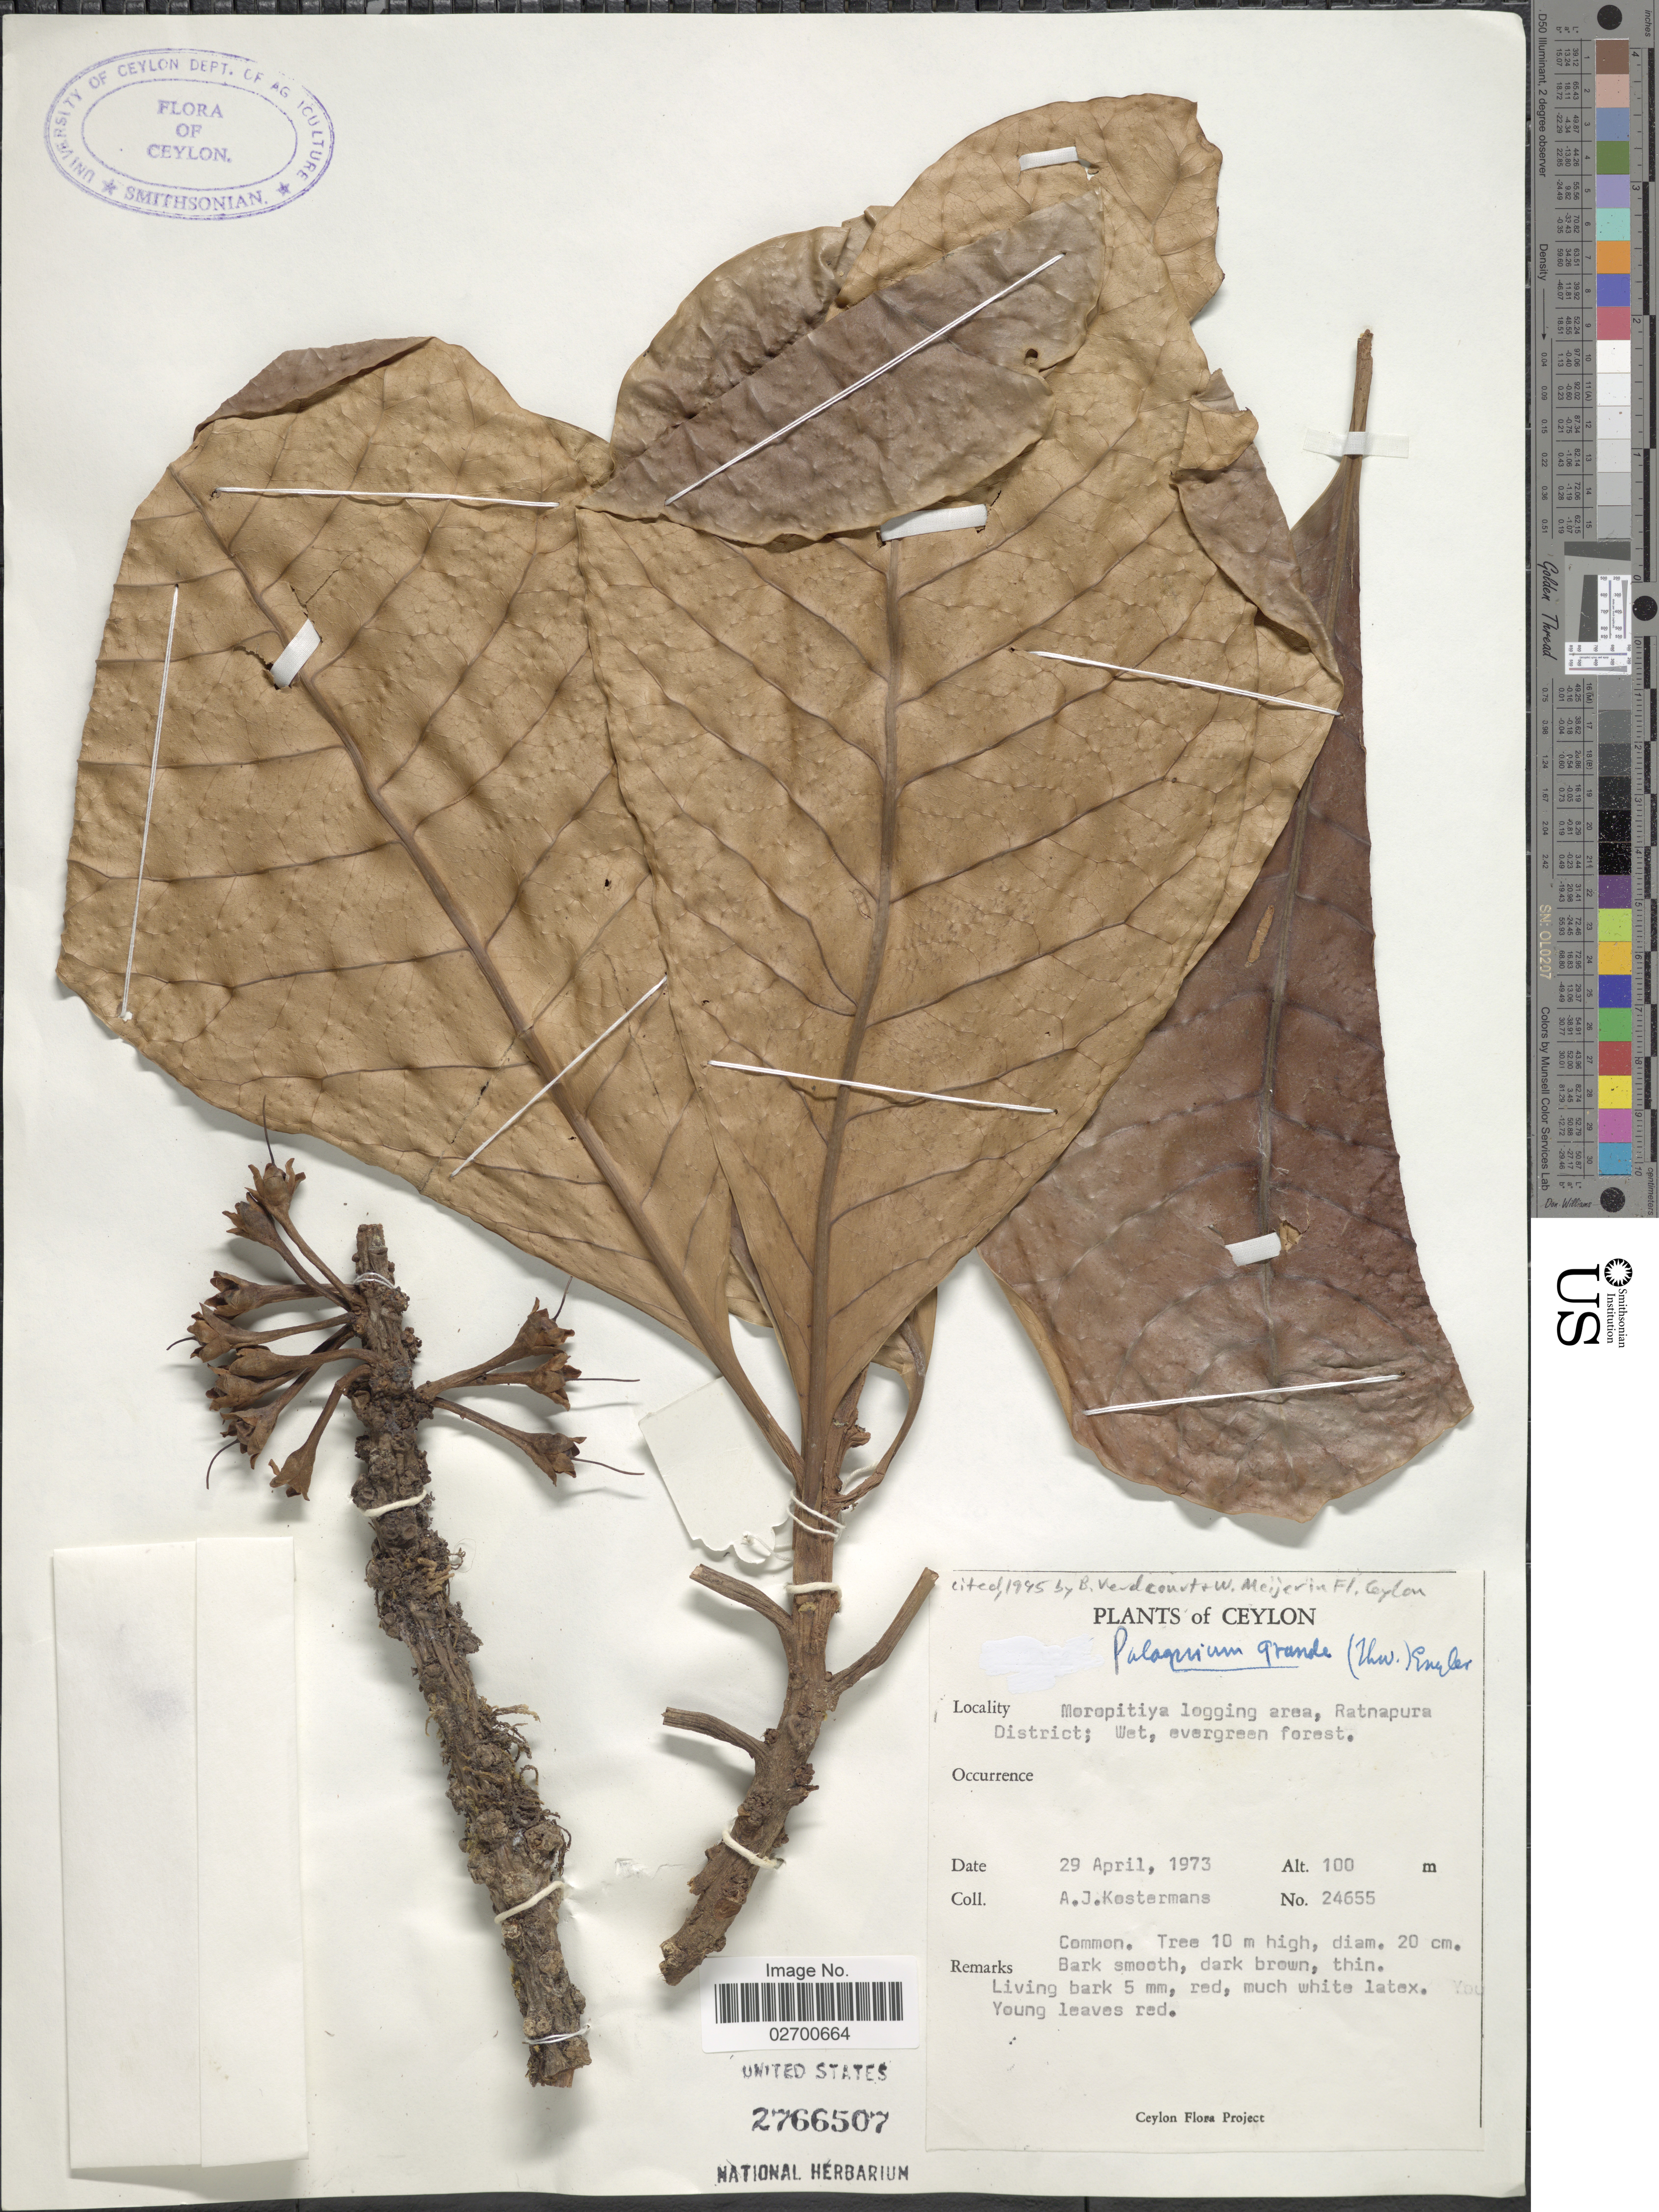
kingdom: Plantae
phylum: Tracheophyta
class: Magnoliopsida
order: Ericales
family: Sapotaceae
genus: Palaquium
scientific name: Palaquium grande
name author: (Thwaites) Engl.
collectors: A. J. G. Kostermans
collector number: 24655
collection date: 1973-04-29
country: Sri Lanka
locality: Ceylon, Moropitiya logging area, Ratnapura District; Wet, evergreen forest.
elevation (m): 100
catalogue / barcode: US 2766507